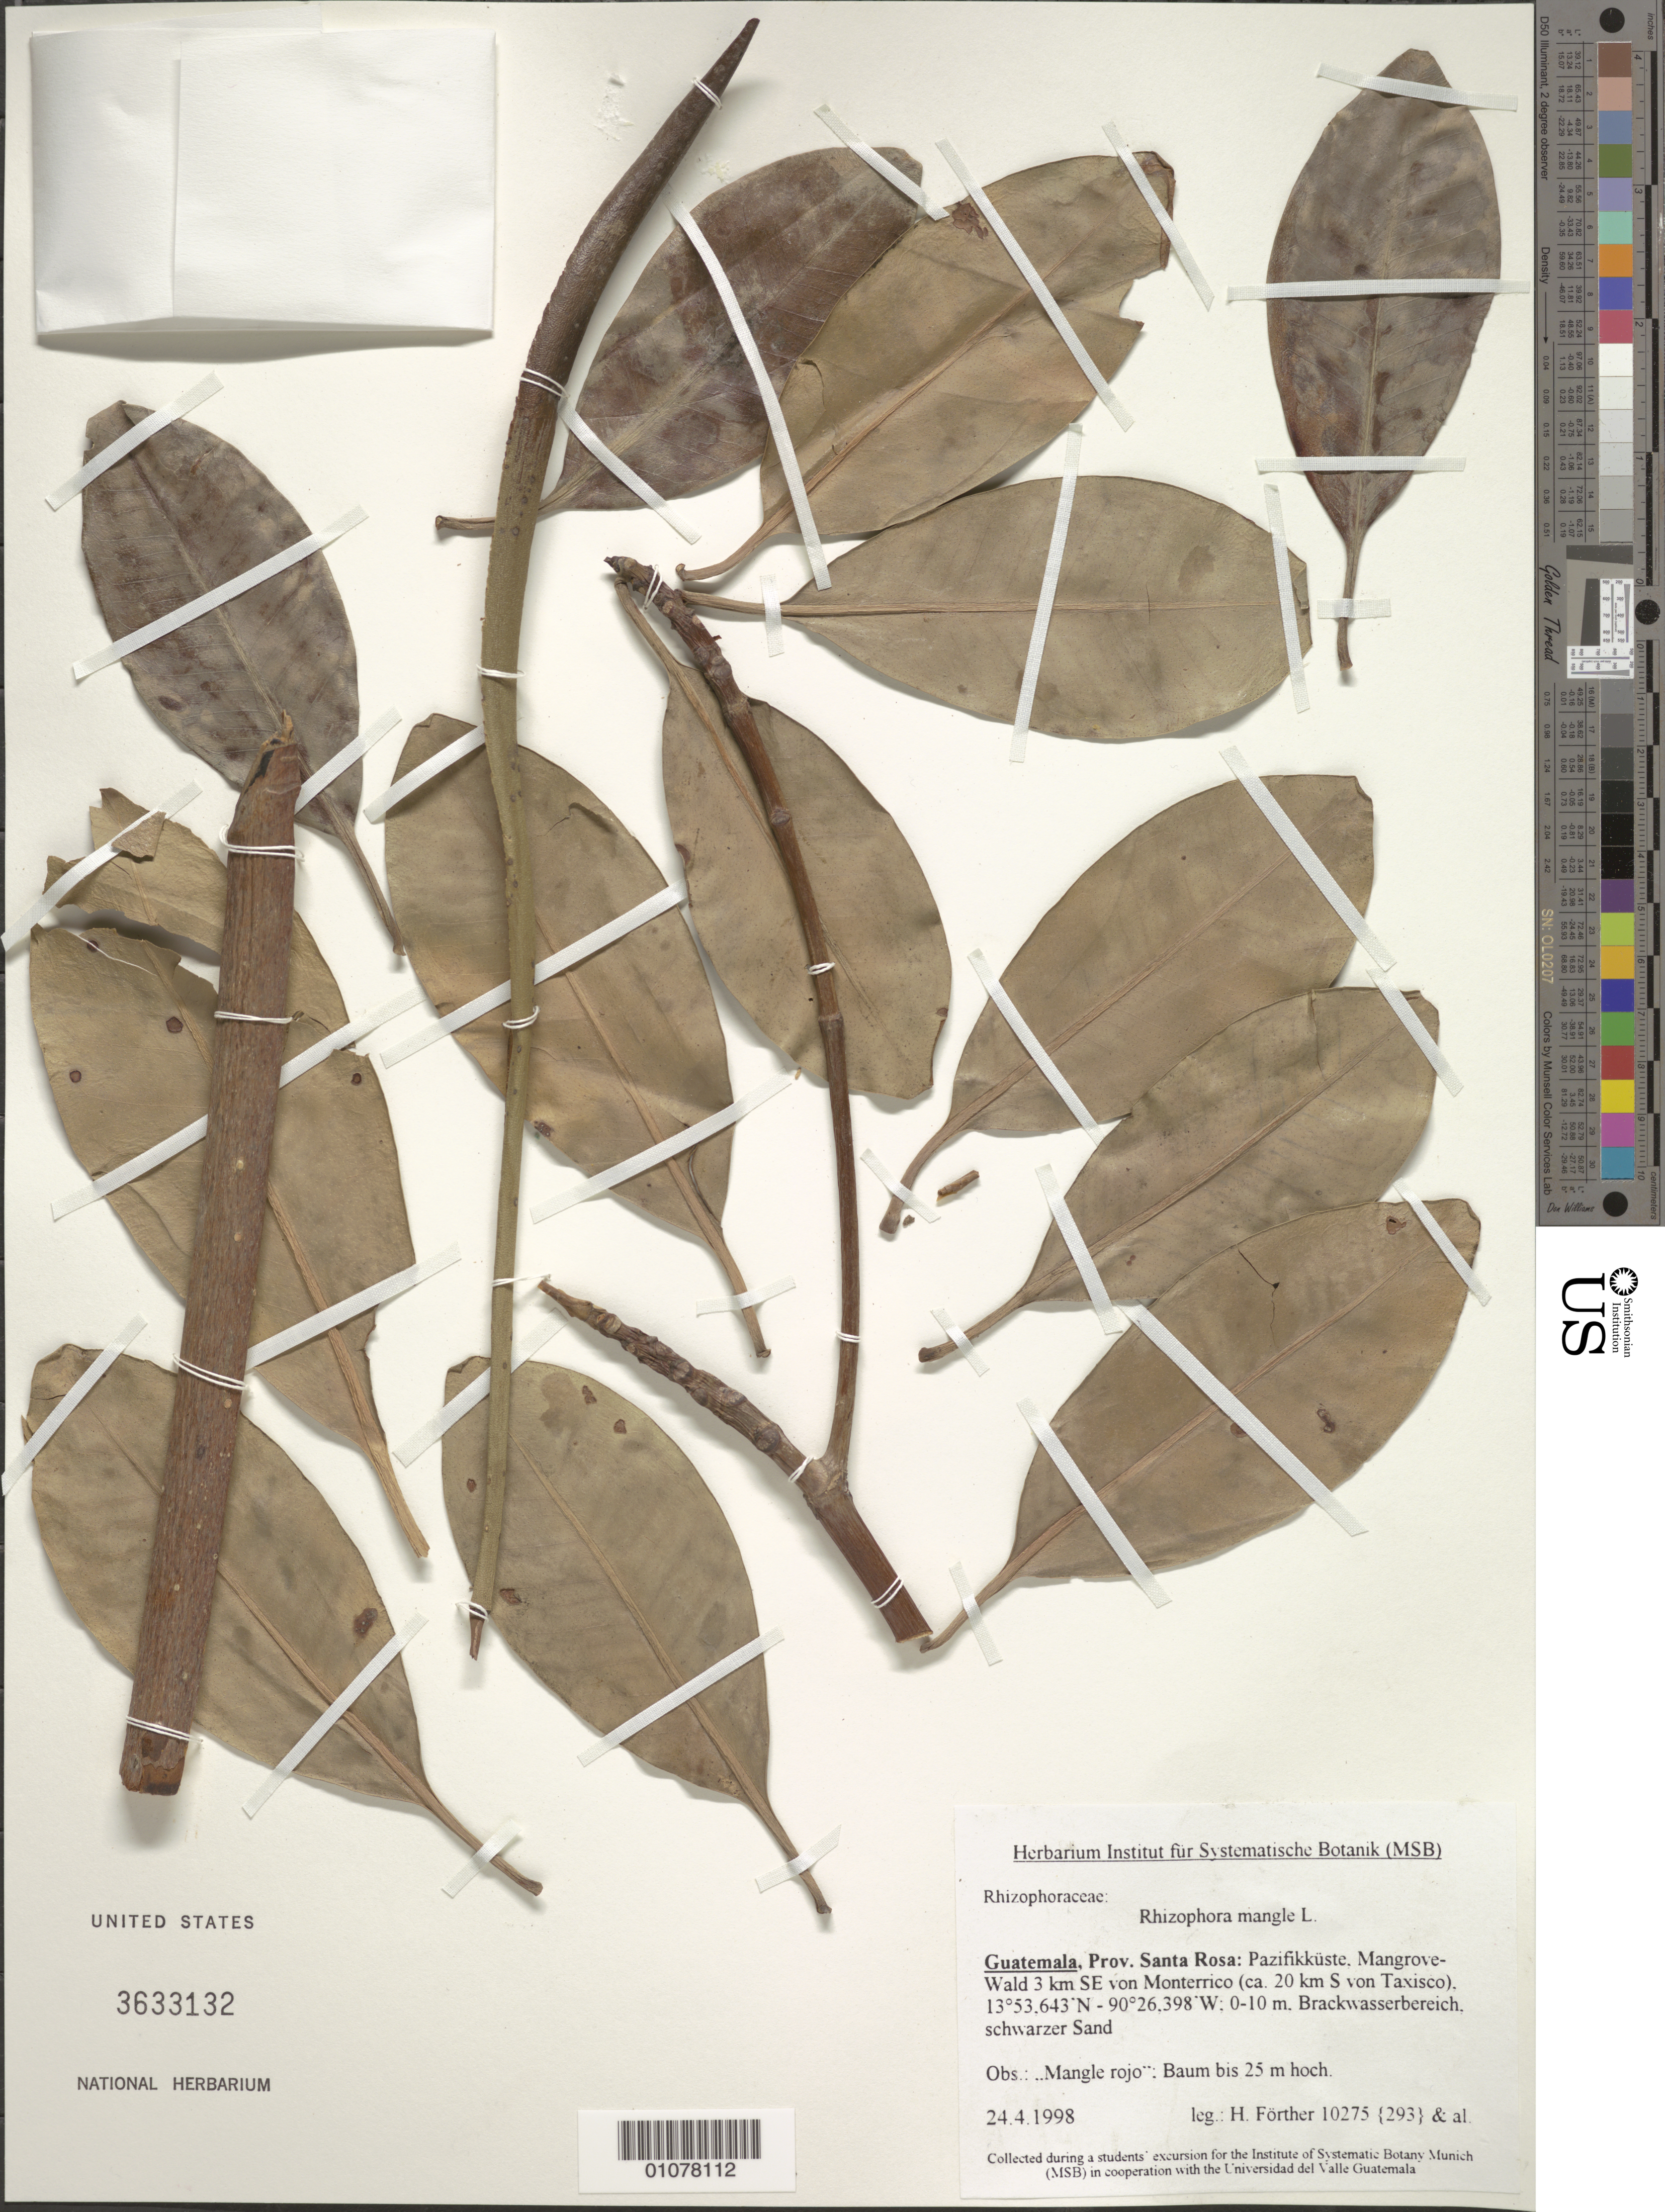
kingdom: Plantae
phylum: Tracheophyta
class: Magnoliopsida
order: Malpighiales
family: Rhizophoraceae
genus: Rhizophora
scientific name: Rhizophora mangle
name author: L.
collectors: H. Förther et al.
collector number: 10275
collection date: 1998-04-24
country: Guatemala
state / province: Santa Rosa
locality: Pazifikküste. Mantrove-Wald 3 km SE von Monterrico (ca. 20 km S von Taxisco).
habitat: Brachwasserbereich, schwarzer Sand.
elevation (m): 0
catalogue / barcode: US 3633132